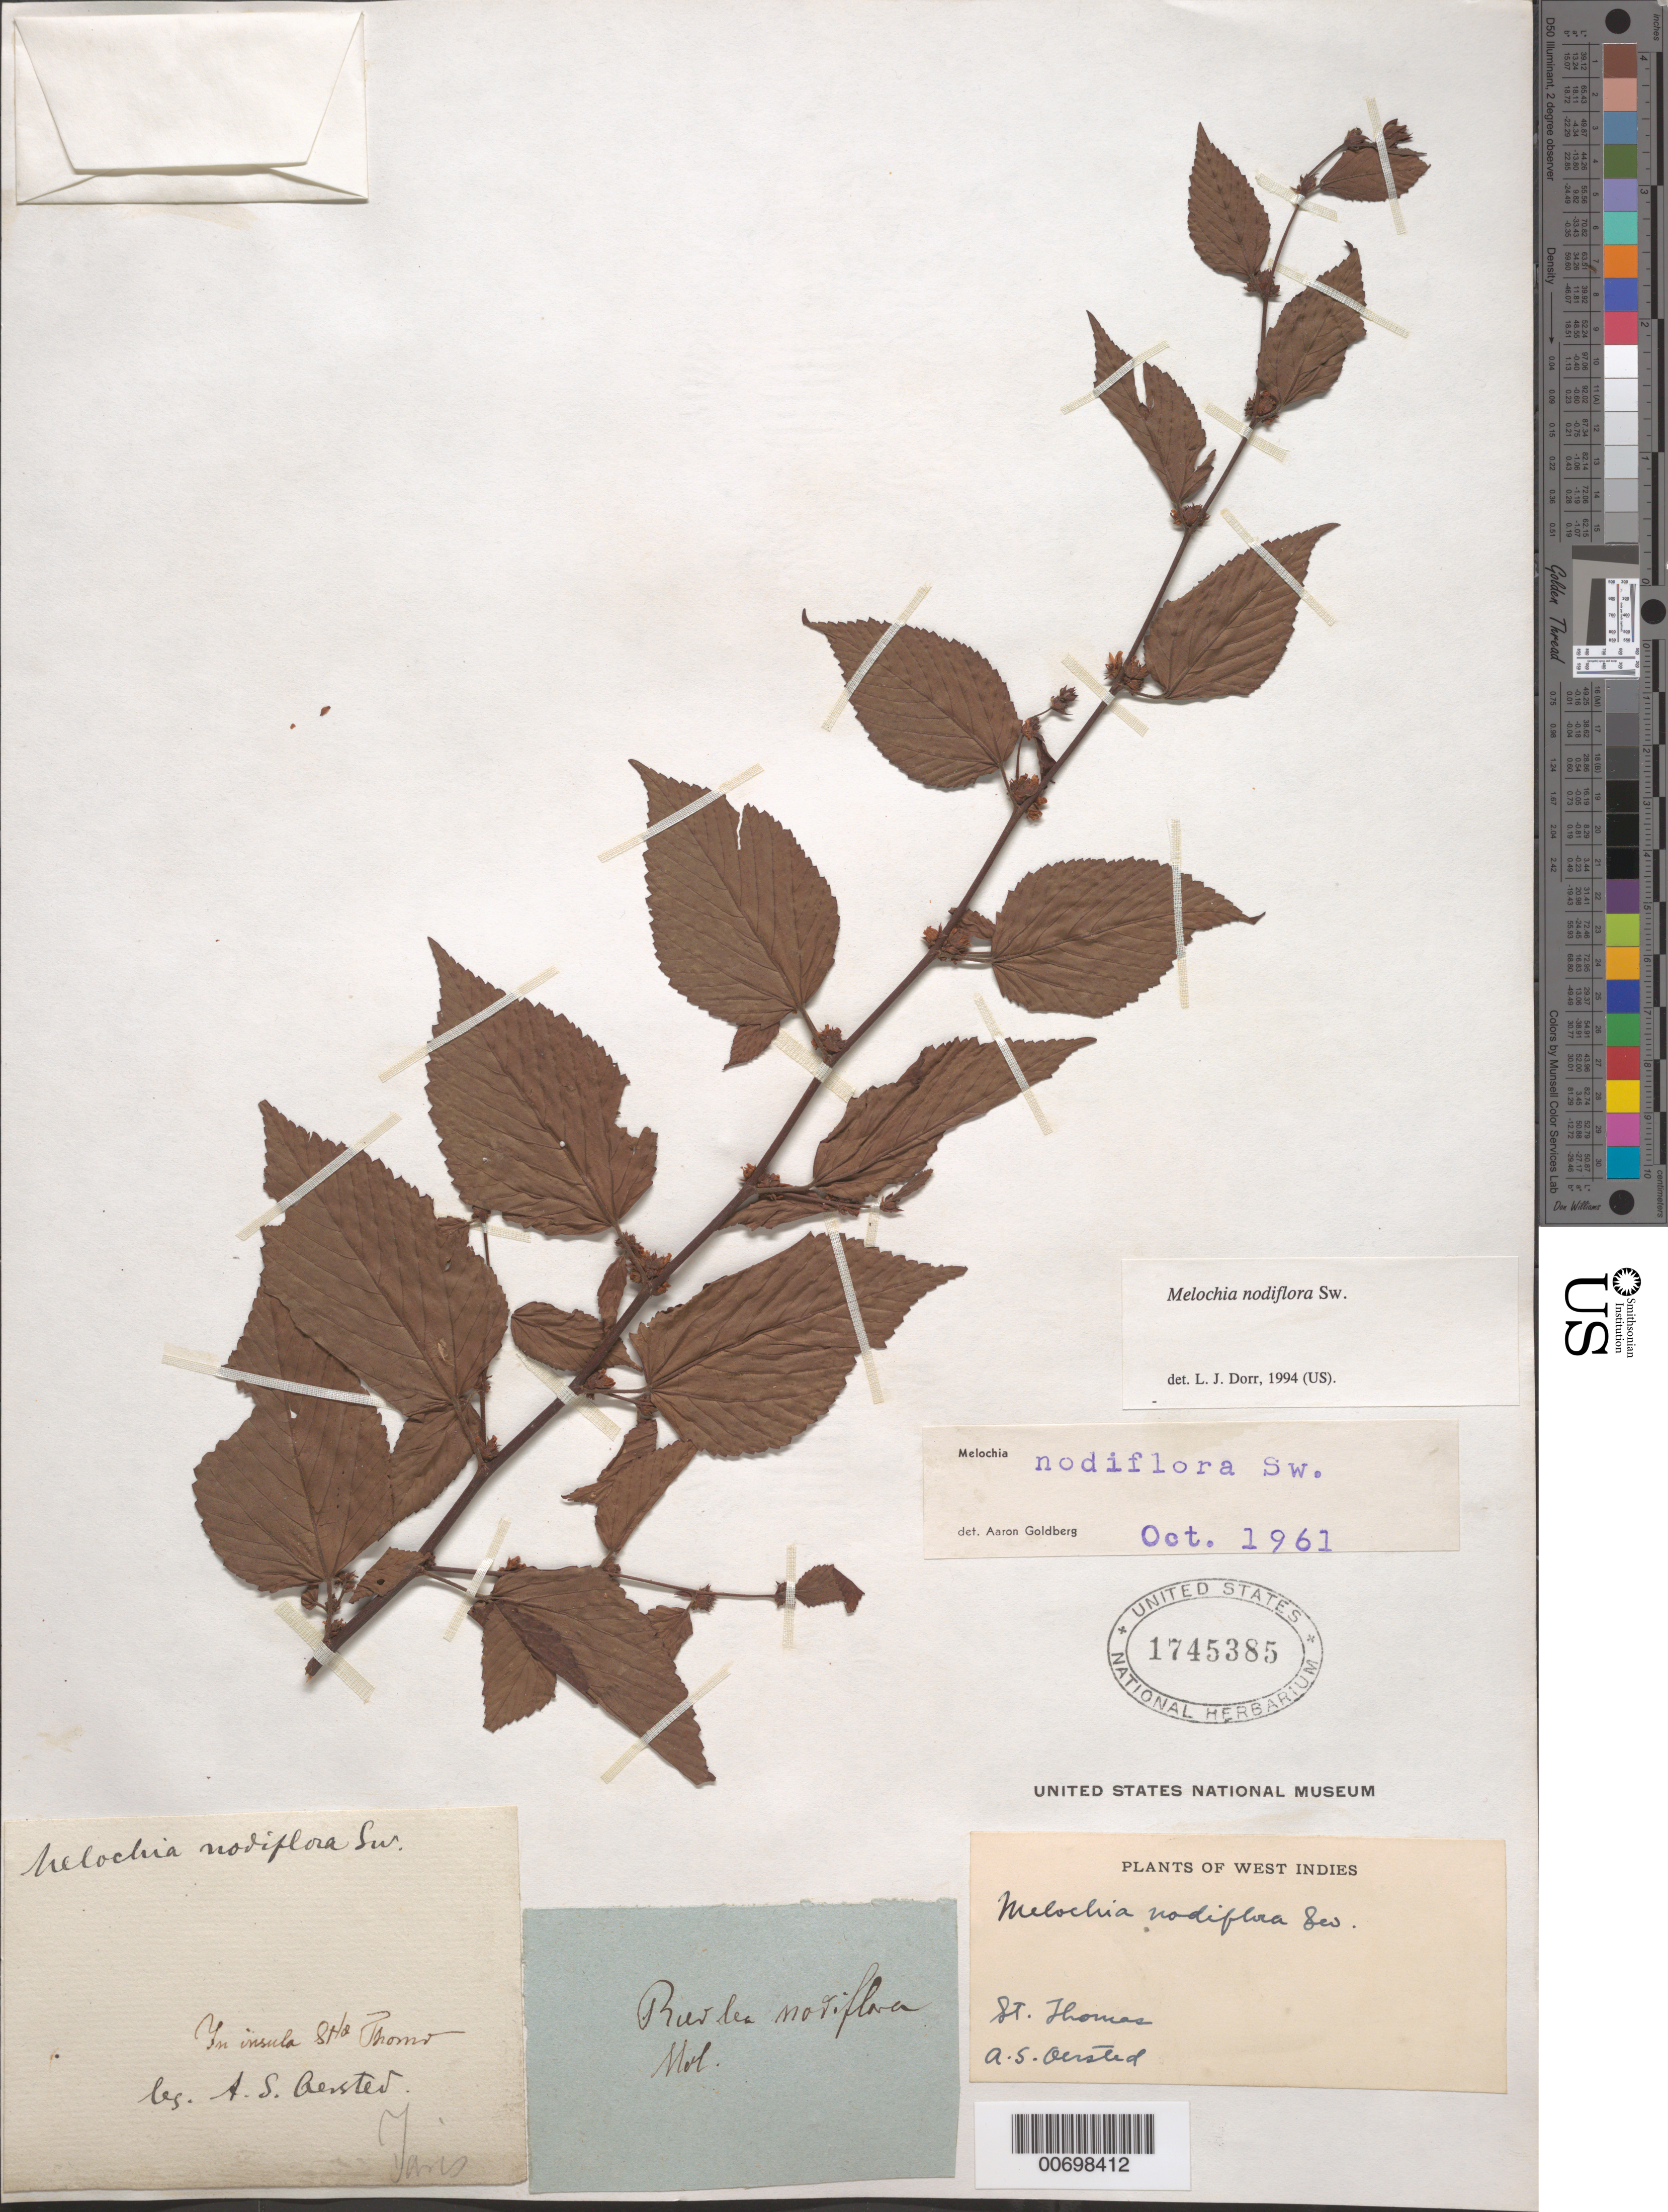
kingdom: Plantae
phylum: Tracheophyta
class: Magnoliopsida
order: Malvales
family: Malvaceae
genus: Melochia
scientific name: Melochia nodiflora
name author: Sw.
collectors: A. S. Oersted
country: U.S. Virgin Islands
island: St. Thomas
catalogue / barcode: US 1745385